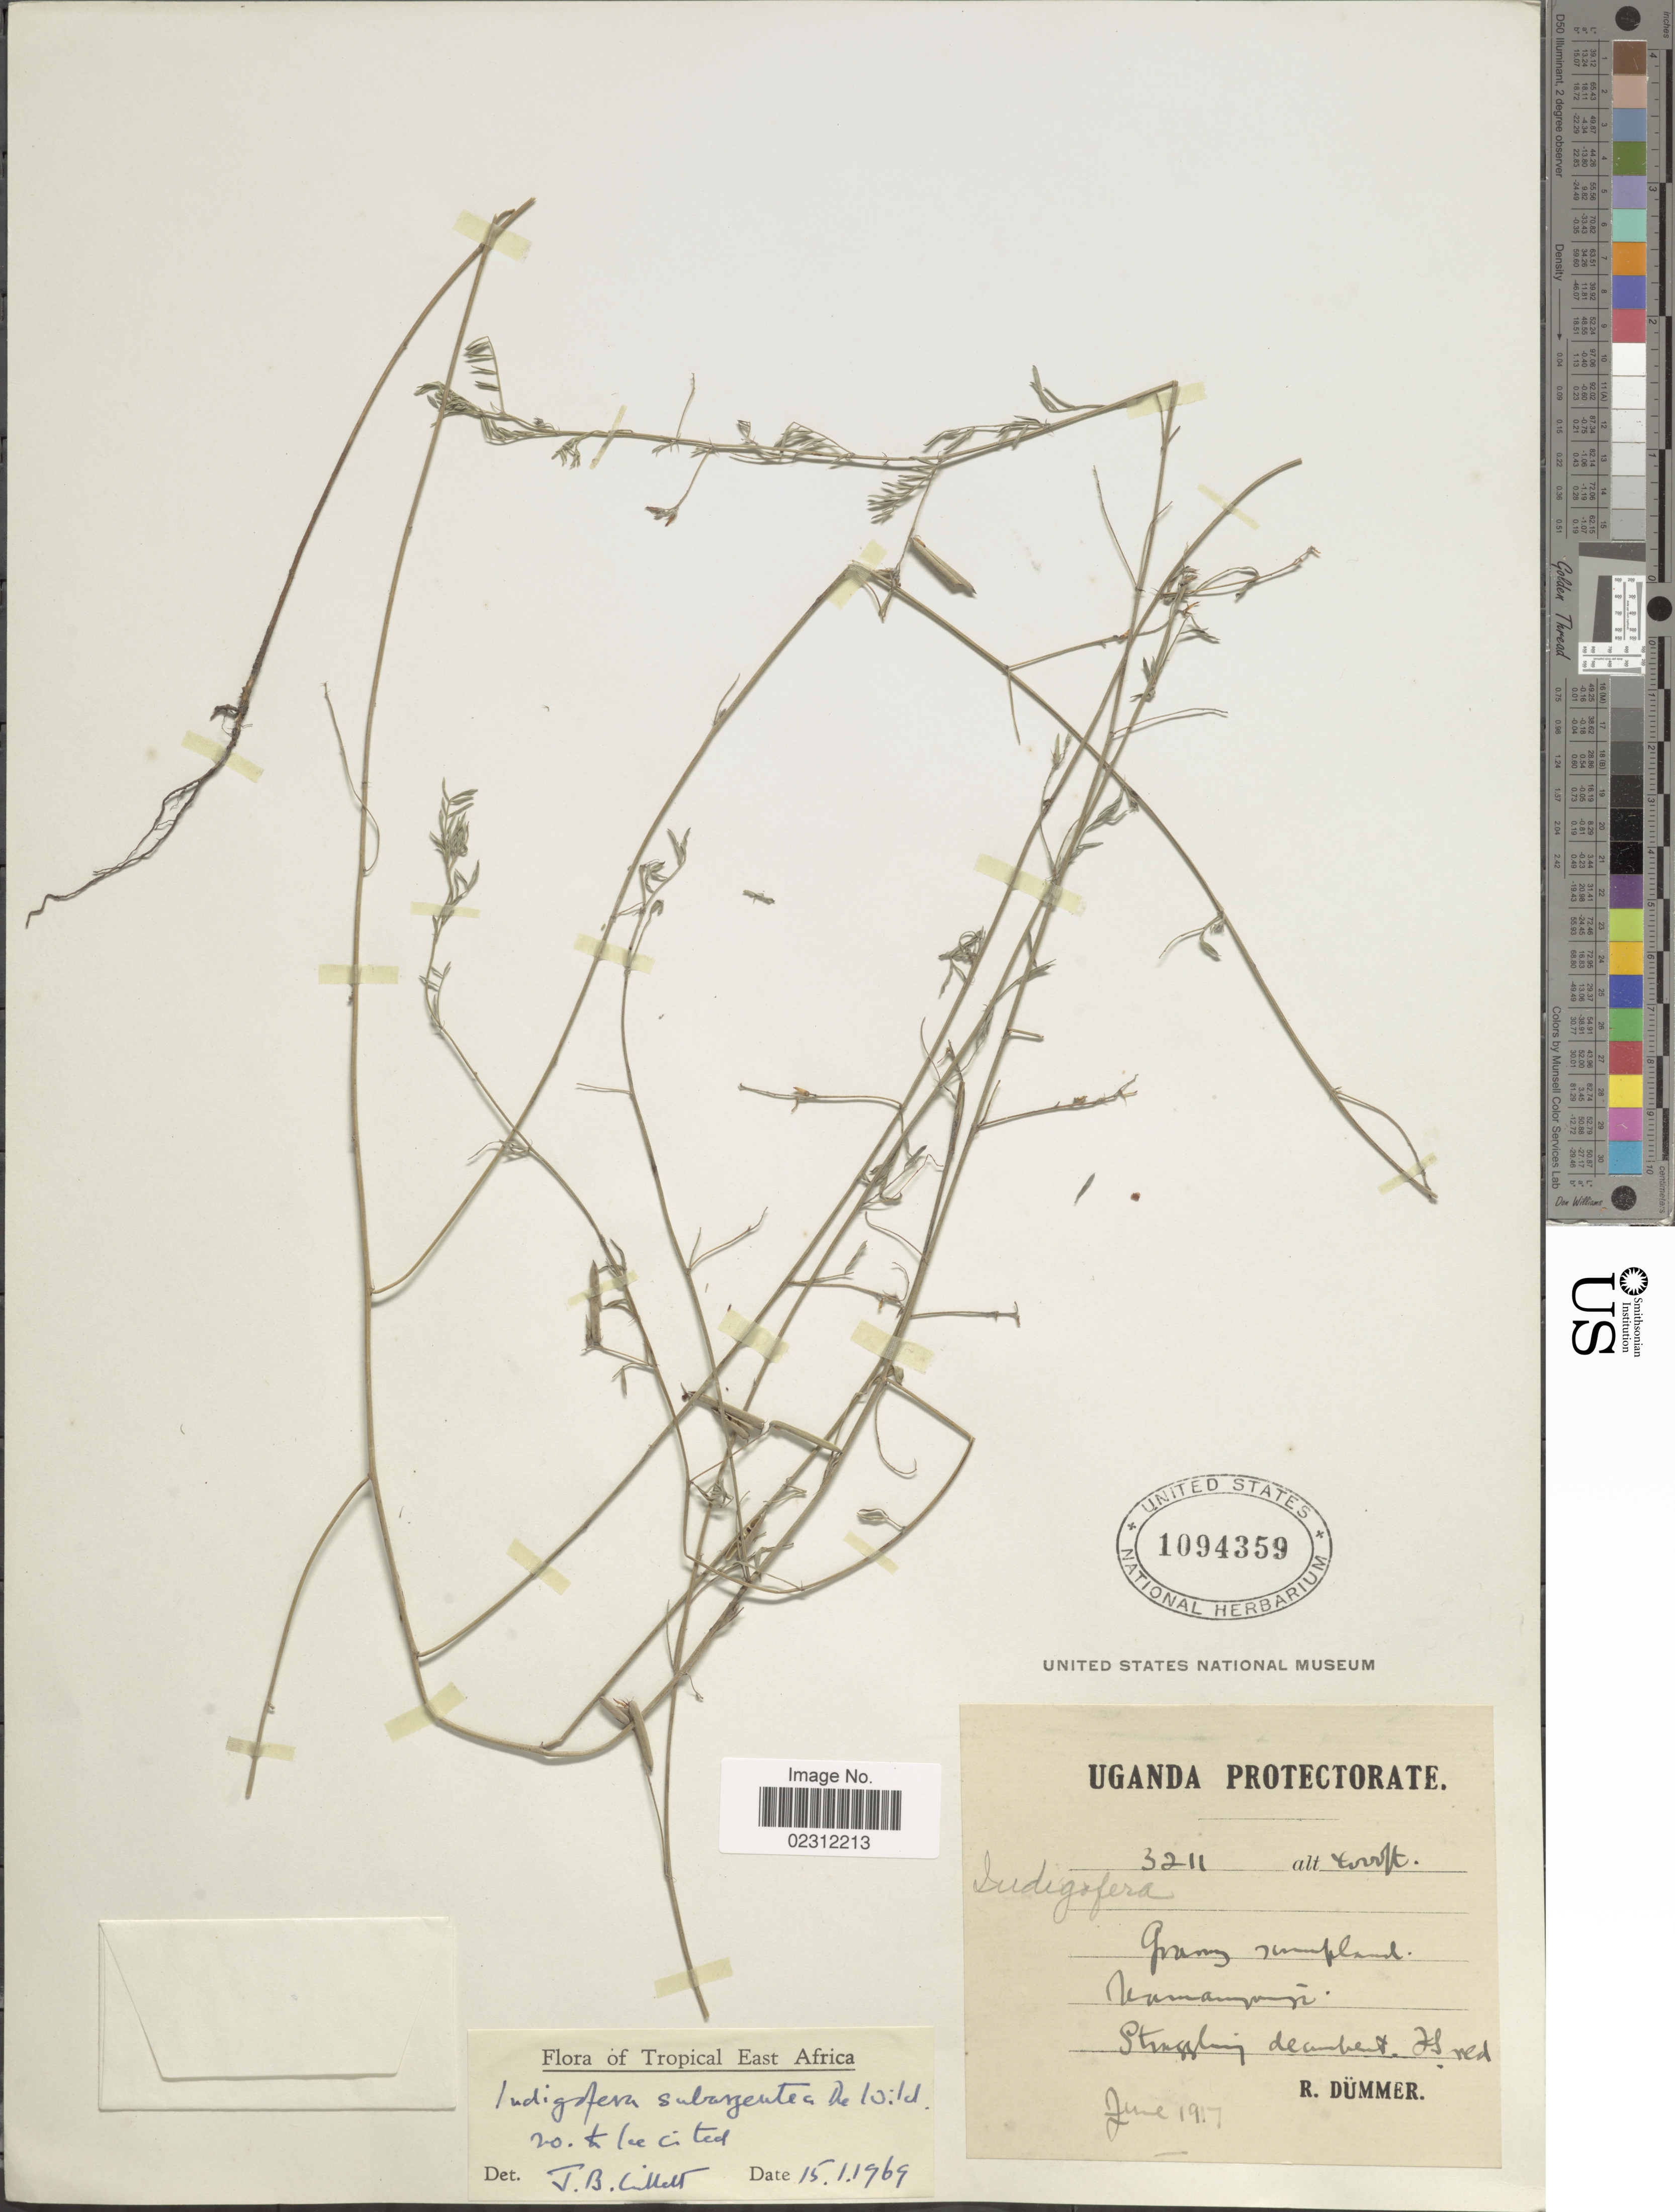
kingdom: Plantae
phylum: Tracheophyta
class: Magnoliopsida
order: Fabales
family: Fabaceae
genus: Indigofera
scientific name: Indigofera subargentea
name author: De Wild.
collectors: R. Dümmer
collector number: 3211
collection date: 1917-06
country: Uganda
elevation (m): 1219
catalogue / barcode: US 1094359